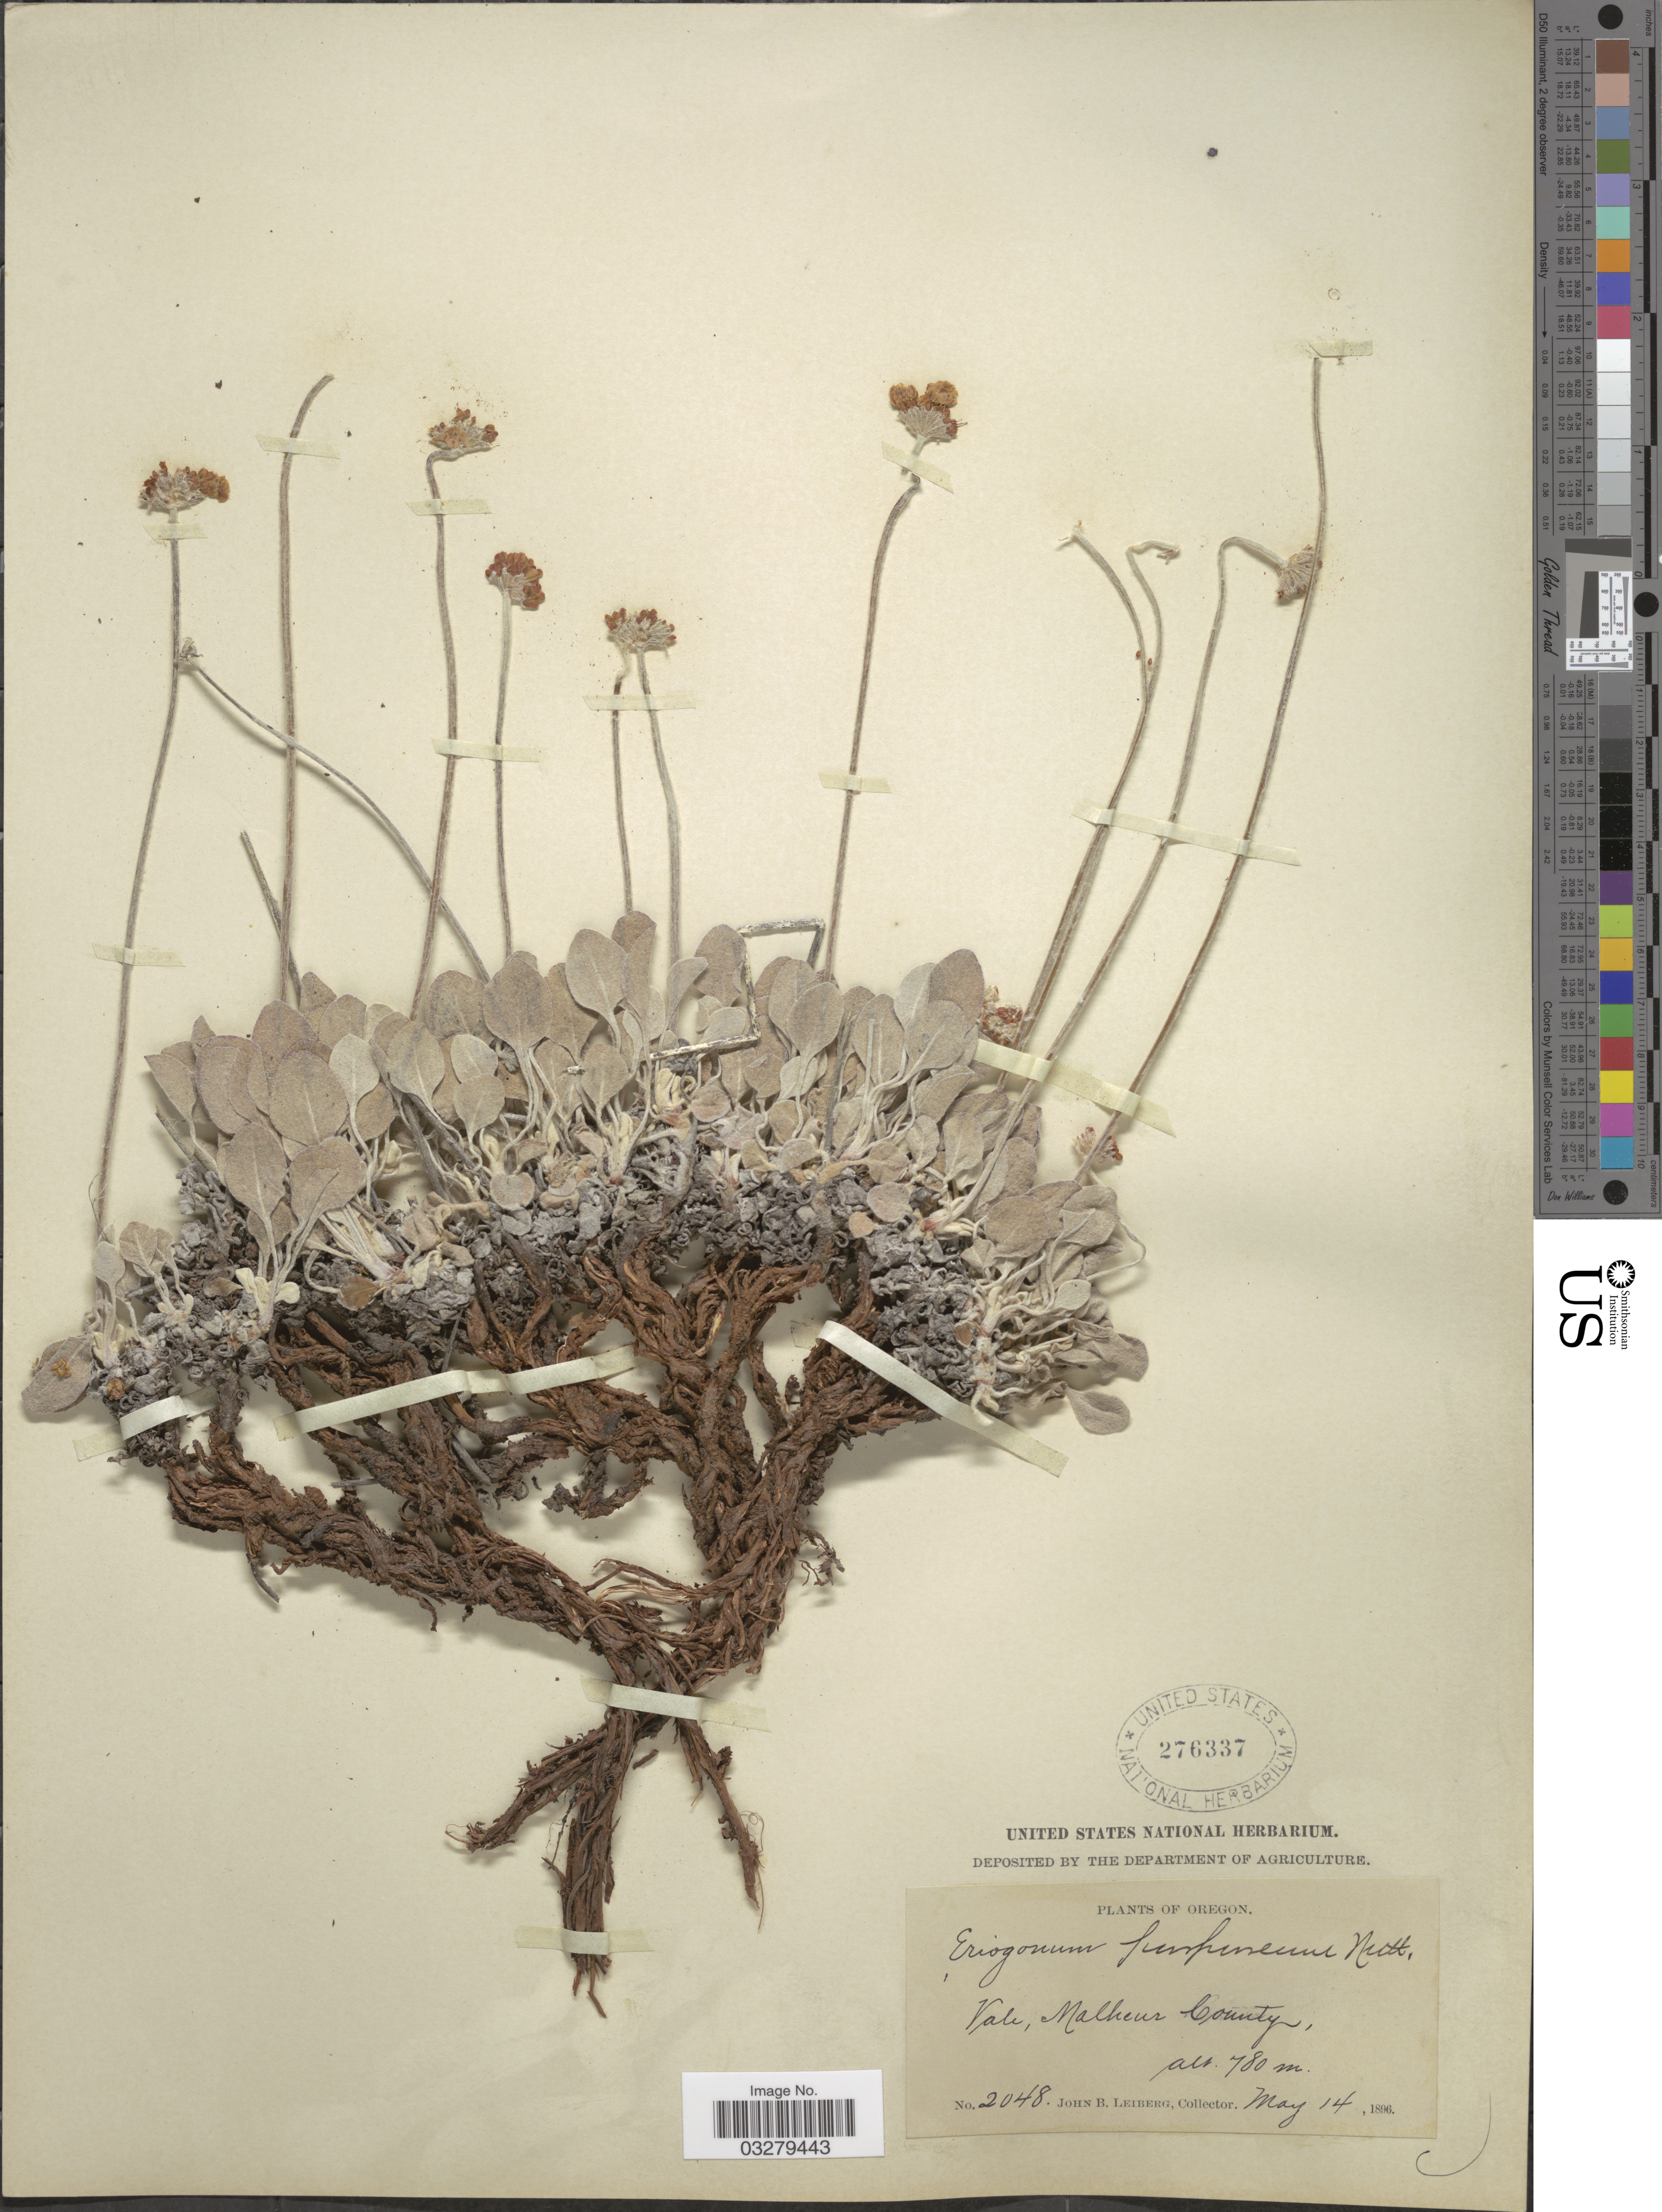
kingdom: Plantae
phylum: Tracheophyta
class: Magnoliopsida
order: Caryophyllales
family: Polygonaceae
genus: Eriogonum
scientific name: Eriogonum ovalifolium var. purpureum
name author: (Nutt.) Durand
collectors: J. B. Leiberg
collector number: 2048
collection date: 1896-05-14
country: United States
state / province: Oregon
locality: Vale, Malheur County.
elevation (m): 780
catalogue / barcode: US 276337